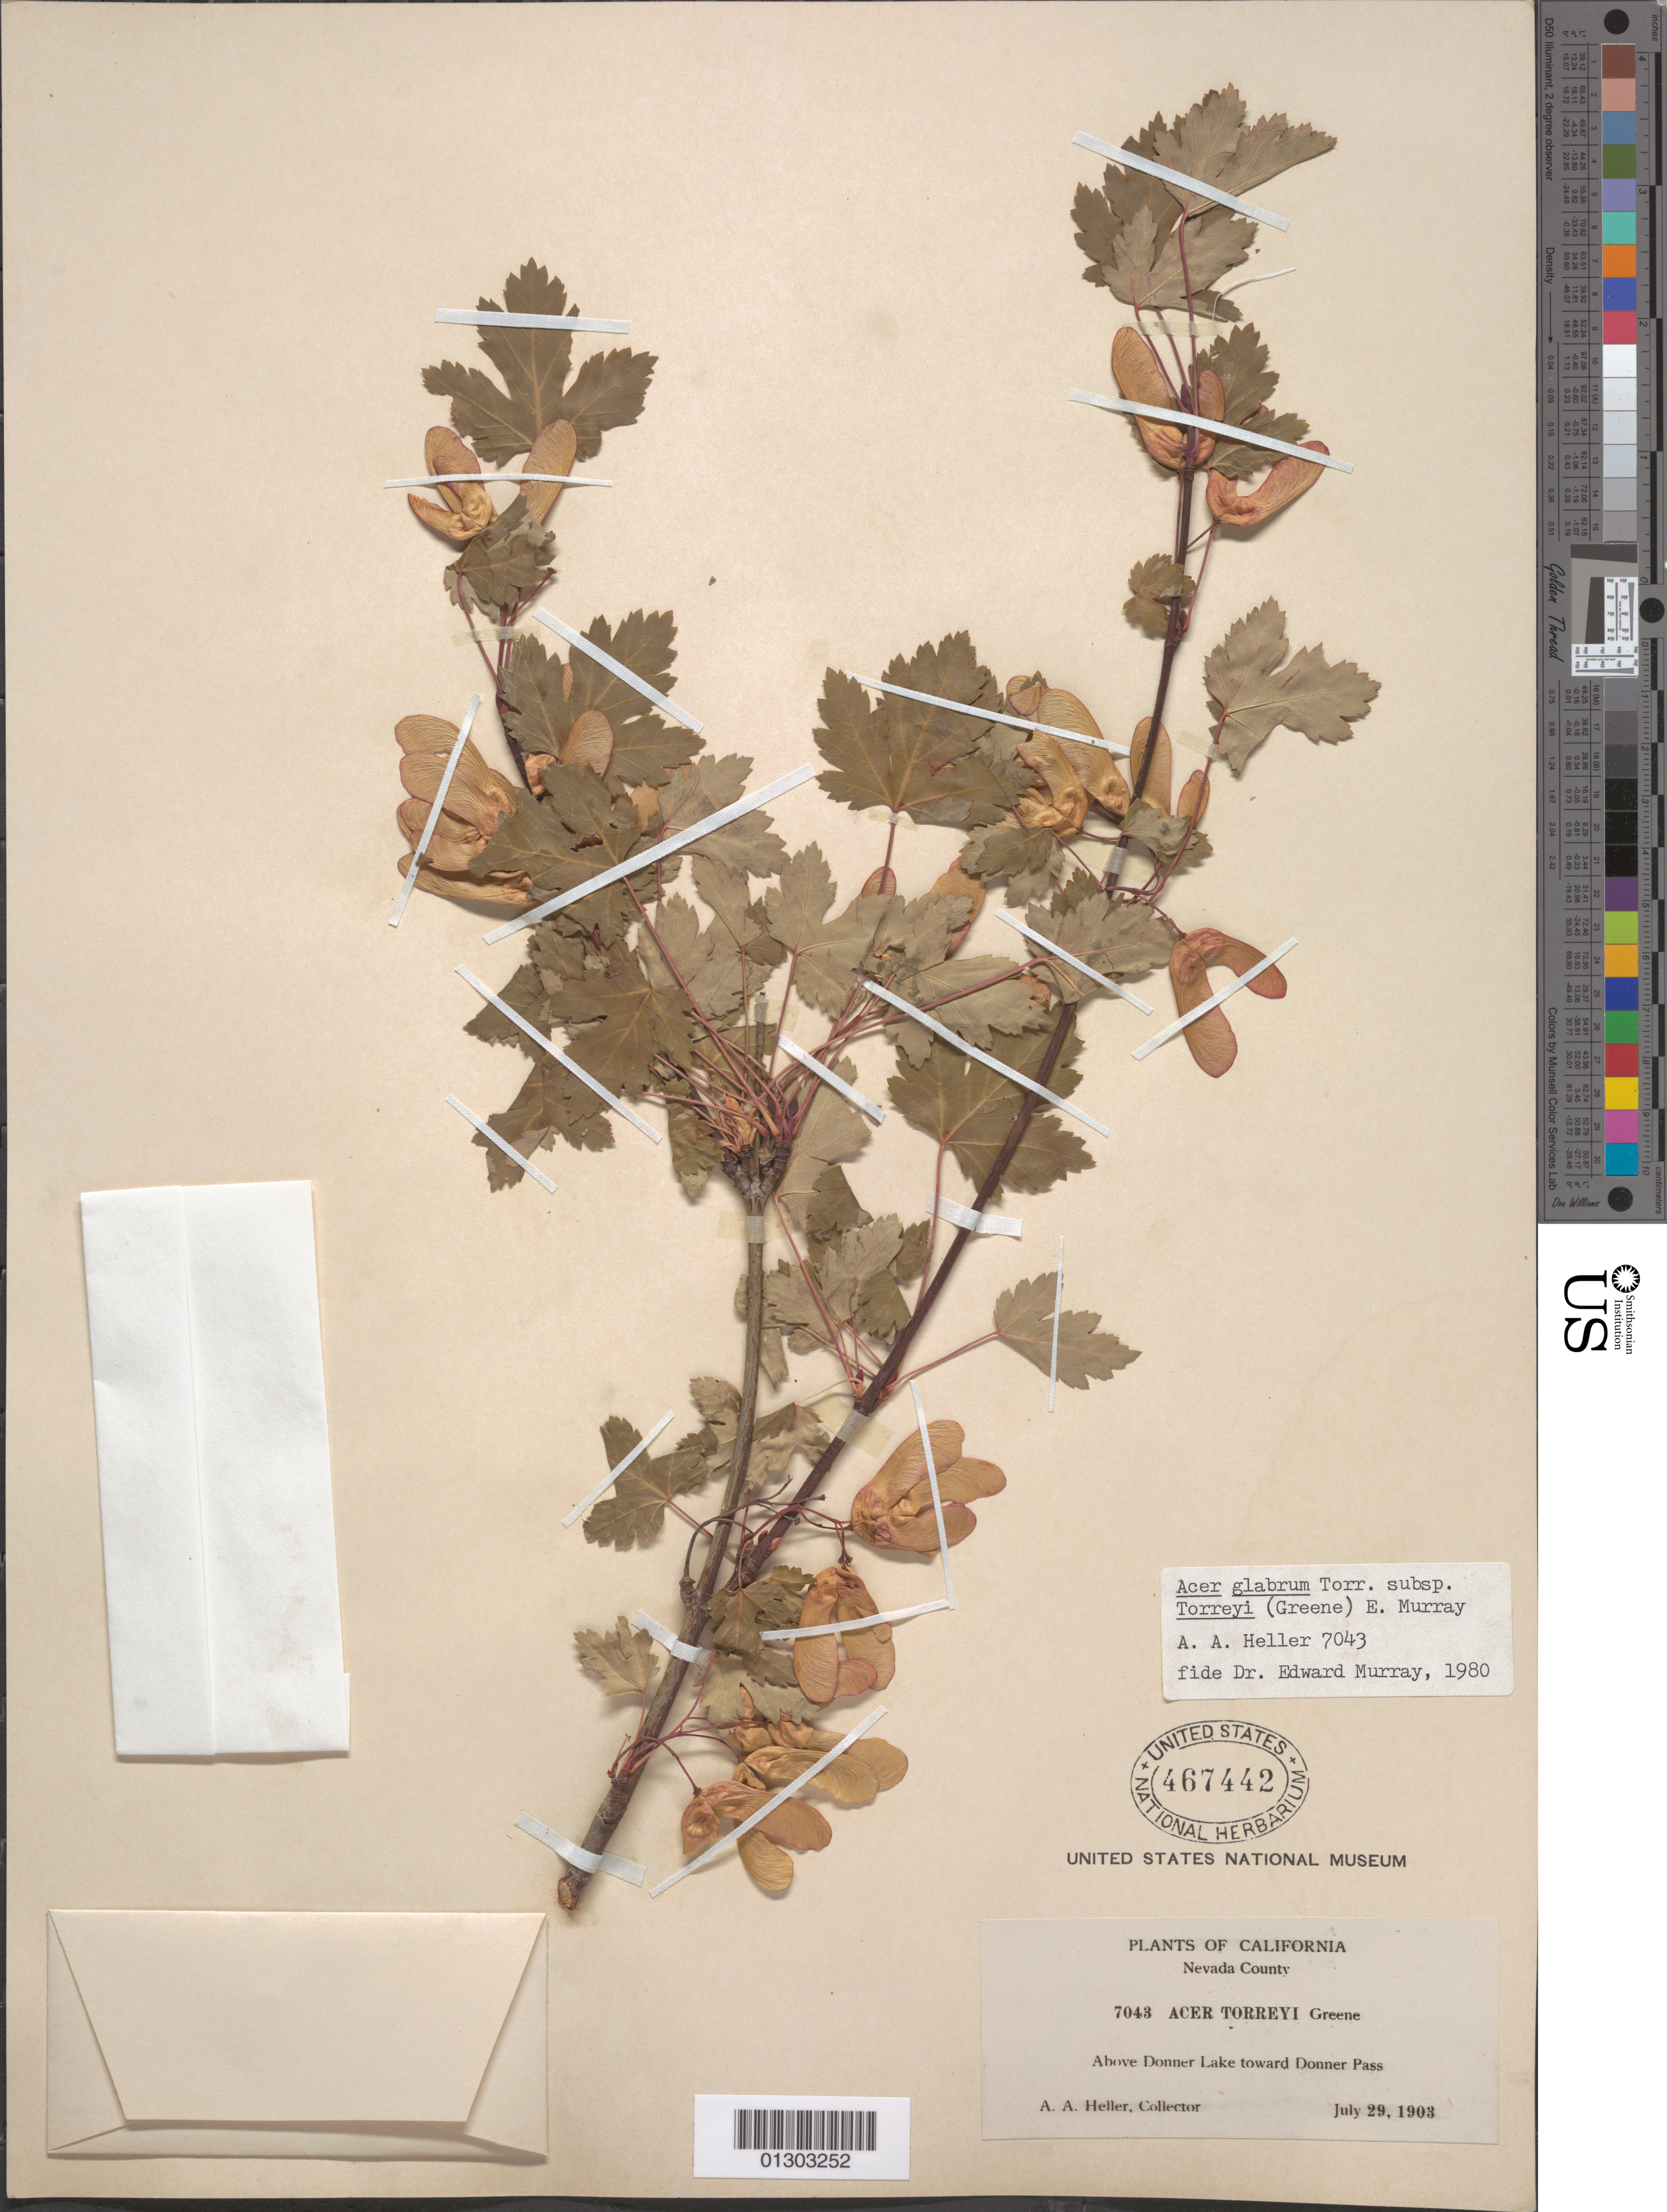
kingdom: Plantae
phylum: Tracheophyta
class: Magnoliopsida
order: Sapindales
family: Sapindaceae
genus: Acer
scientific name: Acer glabrum subsp. torreyi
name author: (Greene) A.E. Murray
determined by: Murray, Edward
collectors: A. A. Heller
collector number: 7043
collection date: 1903-07-29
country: United States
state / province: California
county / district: Nevada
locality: Nevada County, above Donner Lake toward Donner Pass.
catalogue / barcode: US 467442